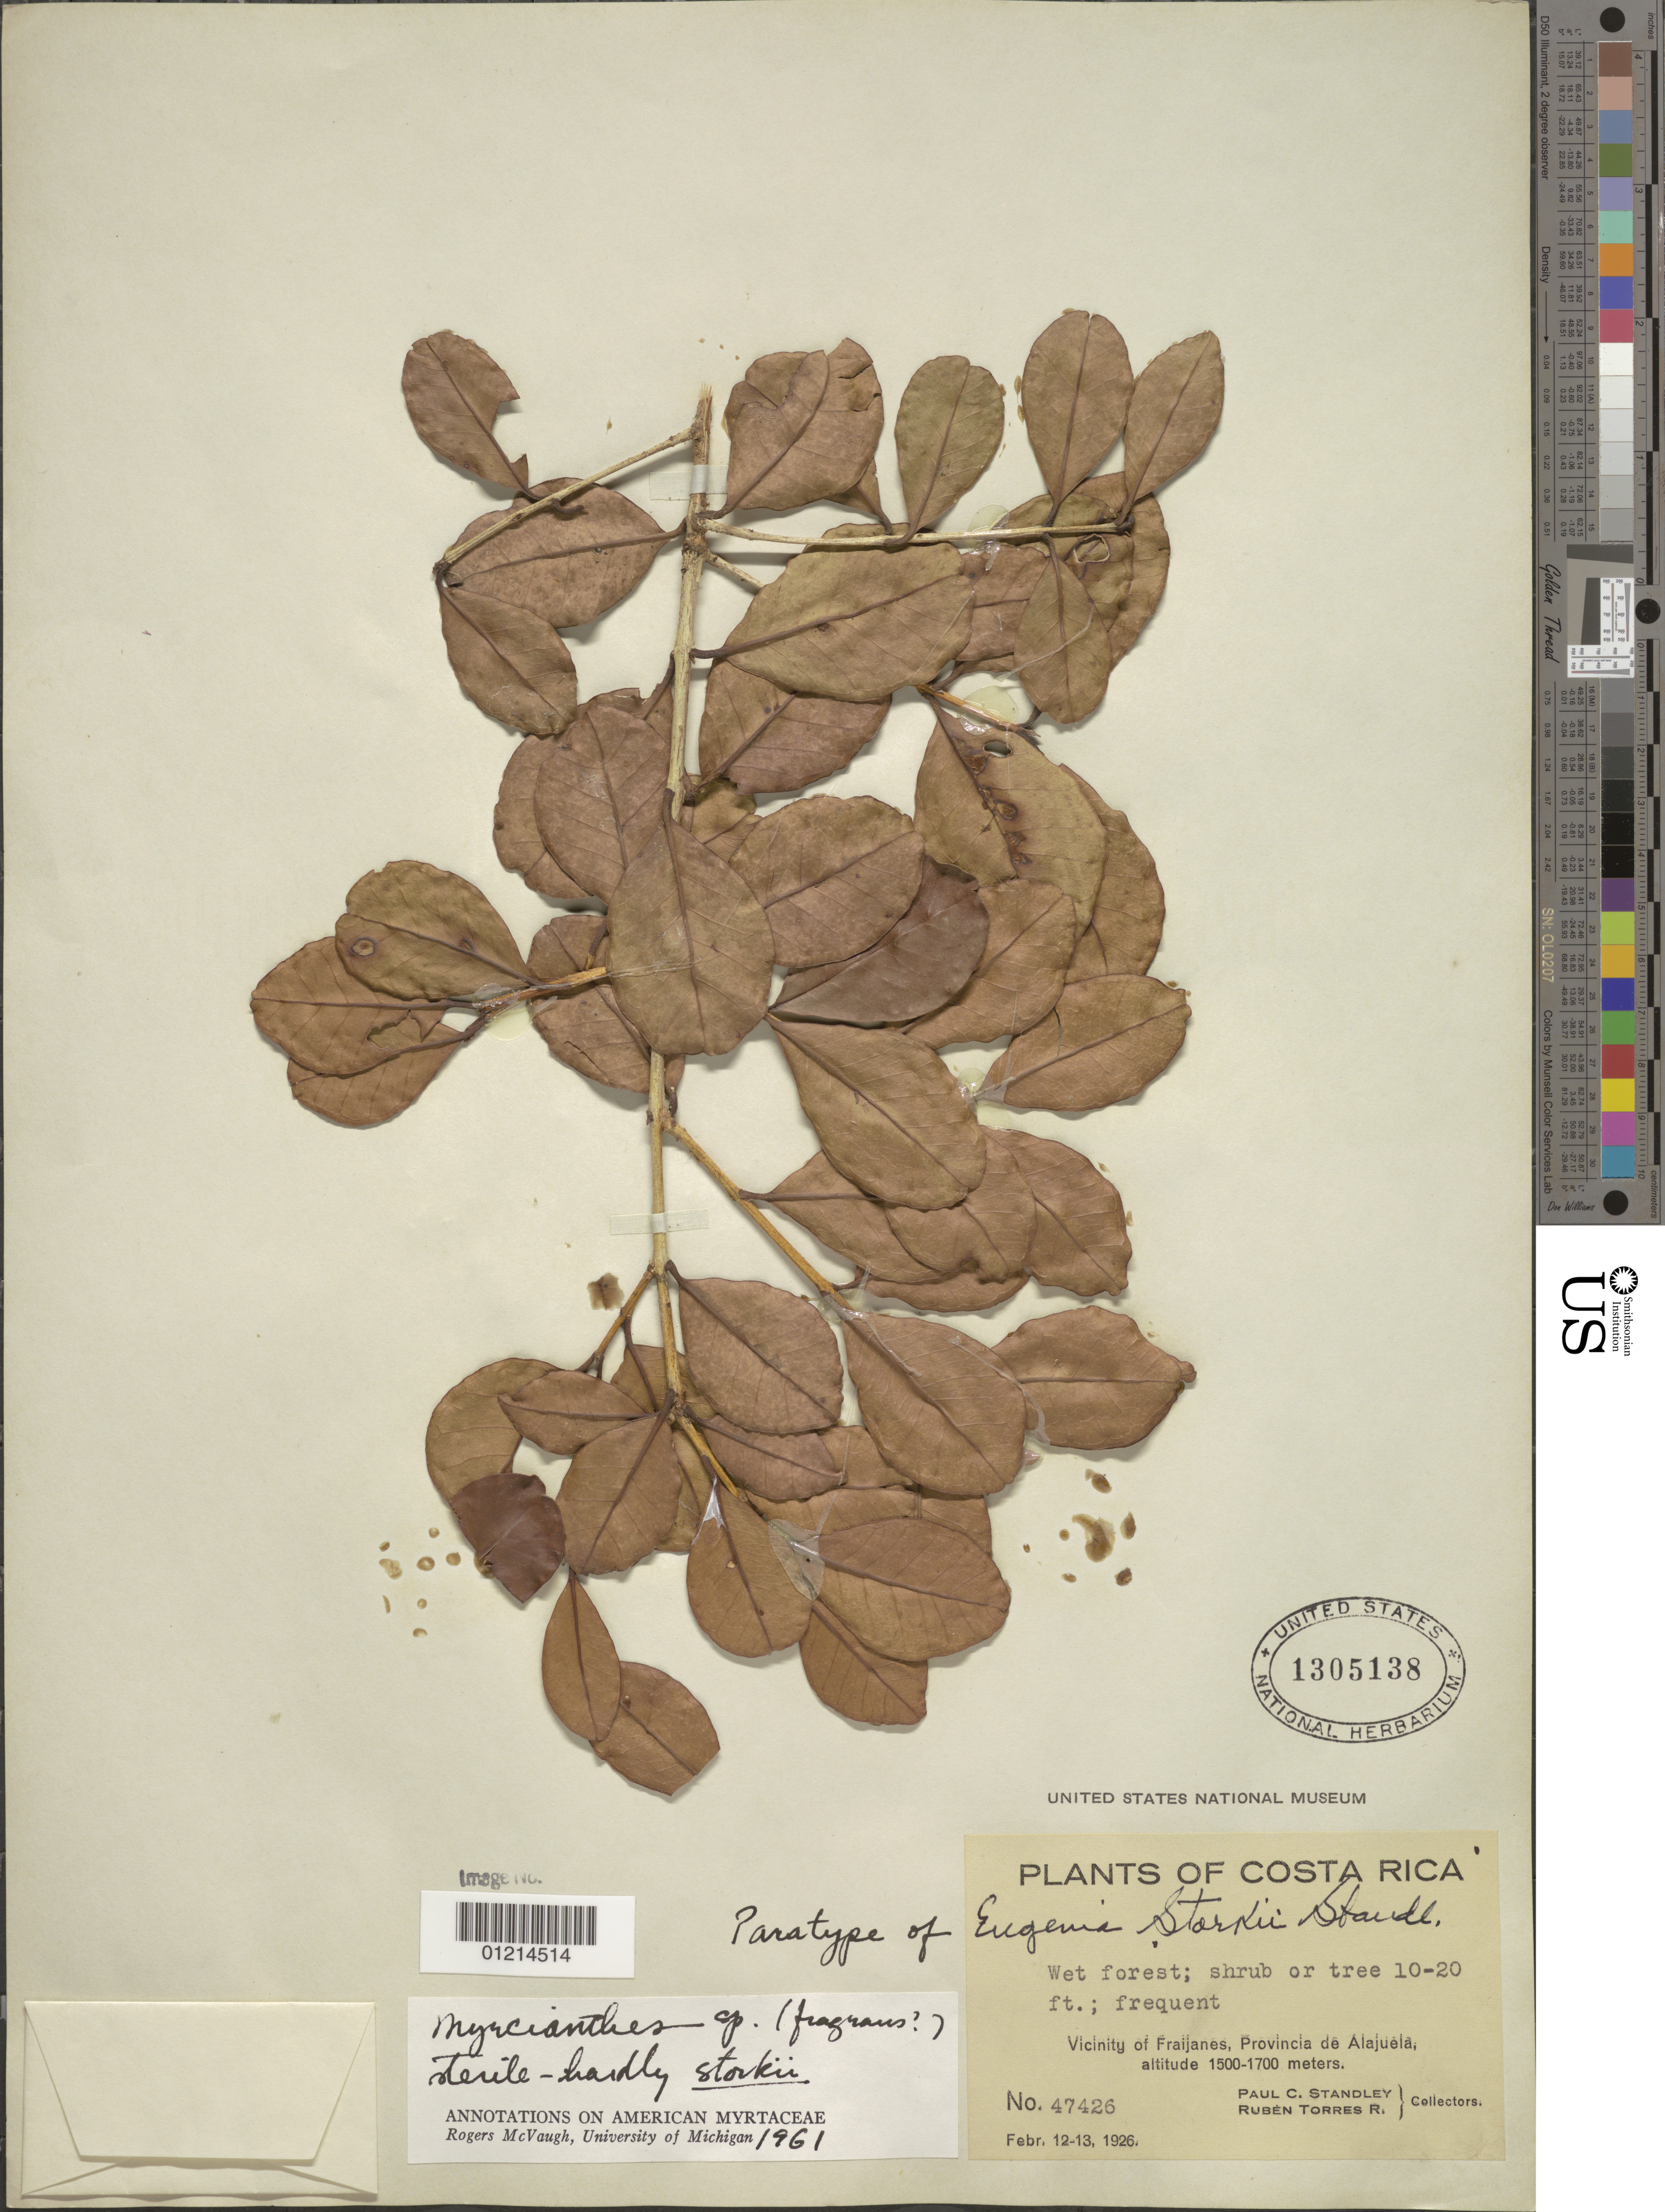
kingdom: Plantae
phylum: Tracheophyta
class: Magnoliopsida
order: Myrtales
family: Myrtaceae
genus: Myrcianthes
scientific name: Myrcianthes fragrans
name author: (Sw.) McVaugh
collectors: P. C. Standley & R. Torres Rojas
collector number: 47426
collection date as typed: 12 Feb 1926 and 13 Feb 1926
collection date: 1926-02-12,1926-02-13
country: Costa Rica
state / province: Alajuela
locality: Fraijanes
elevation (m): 1500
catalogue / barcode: US 1305138